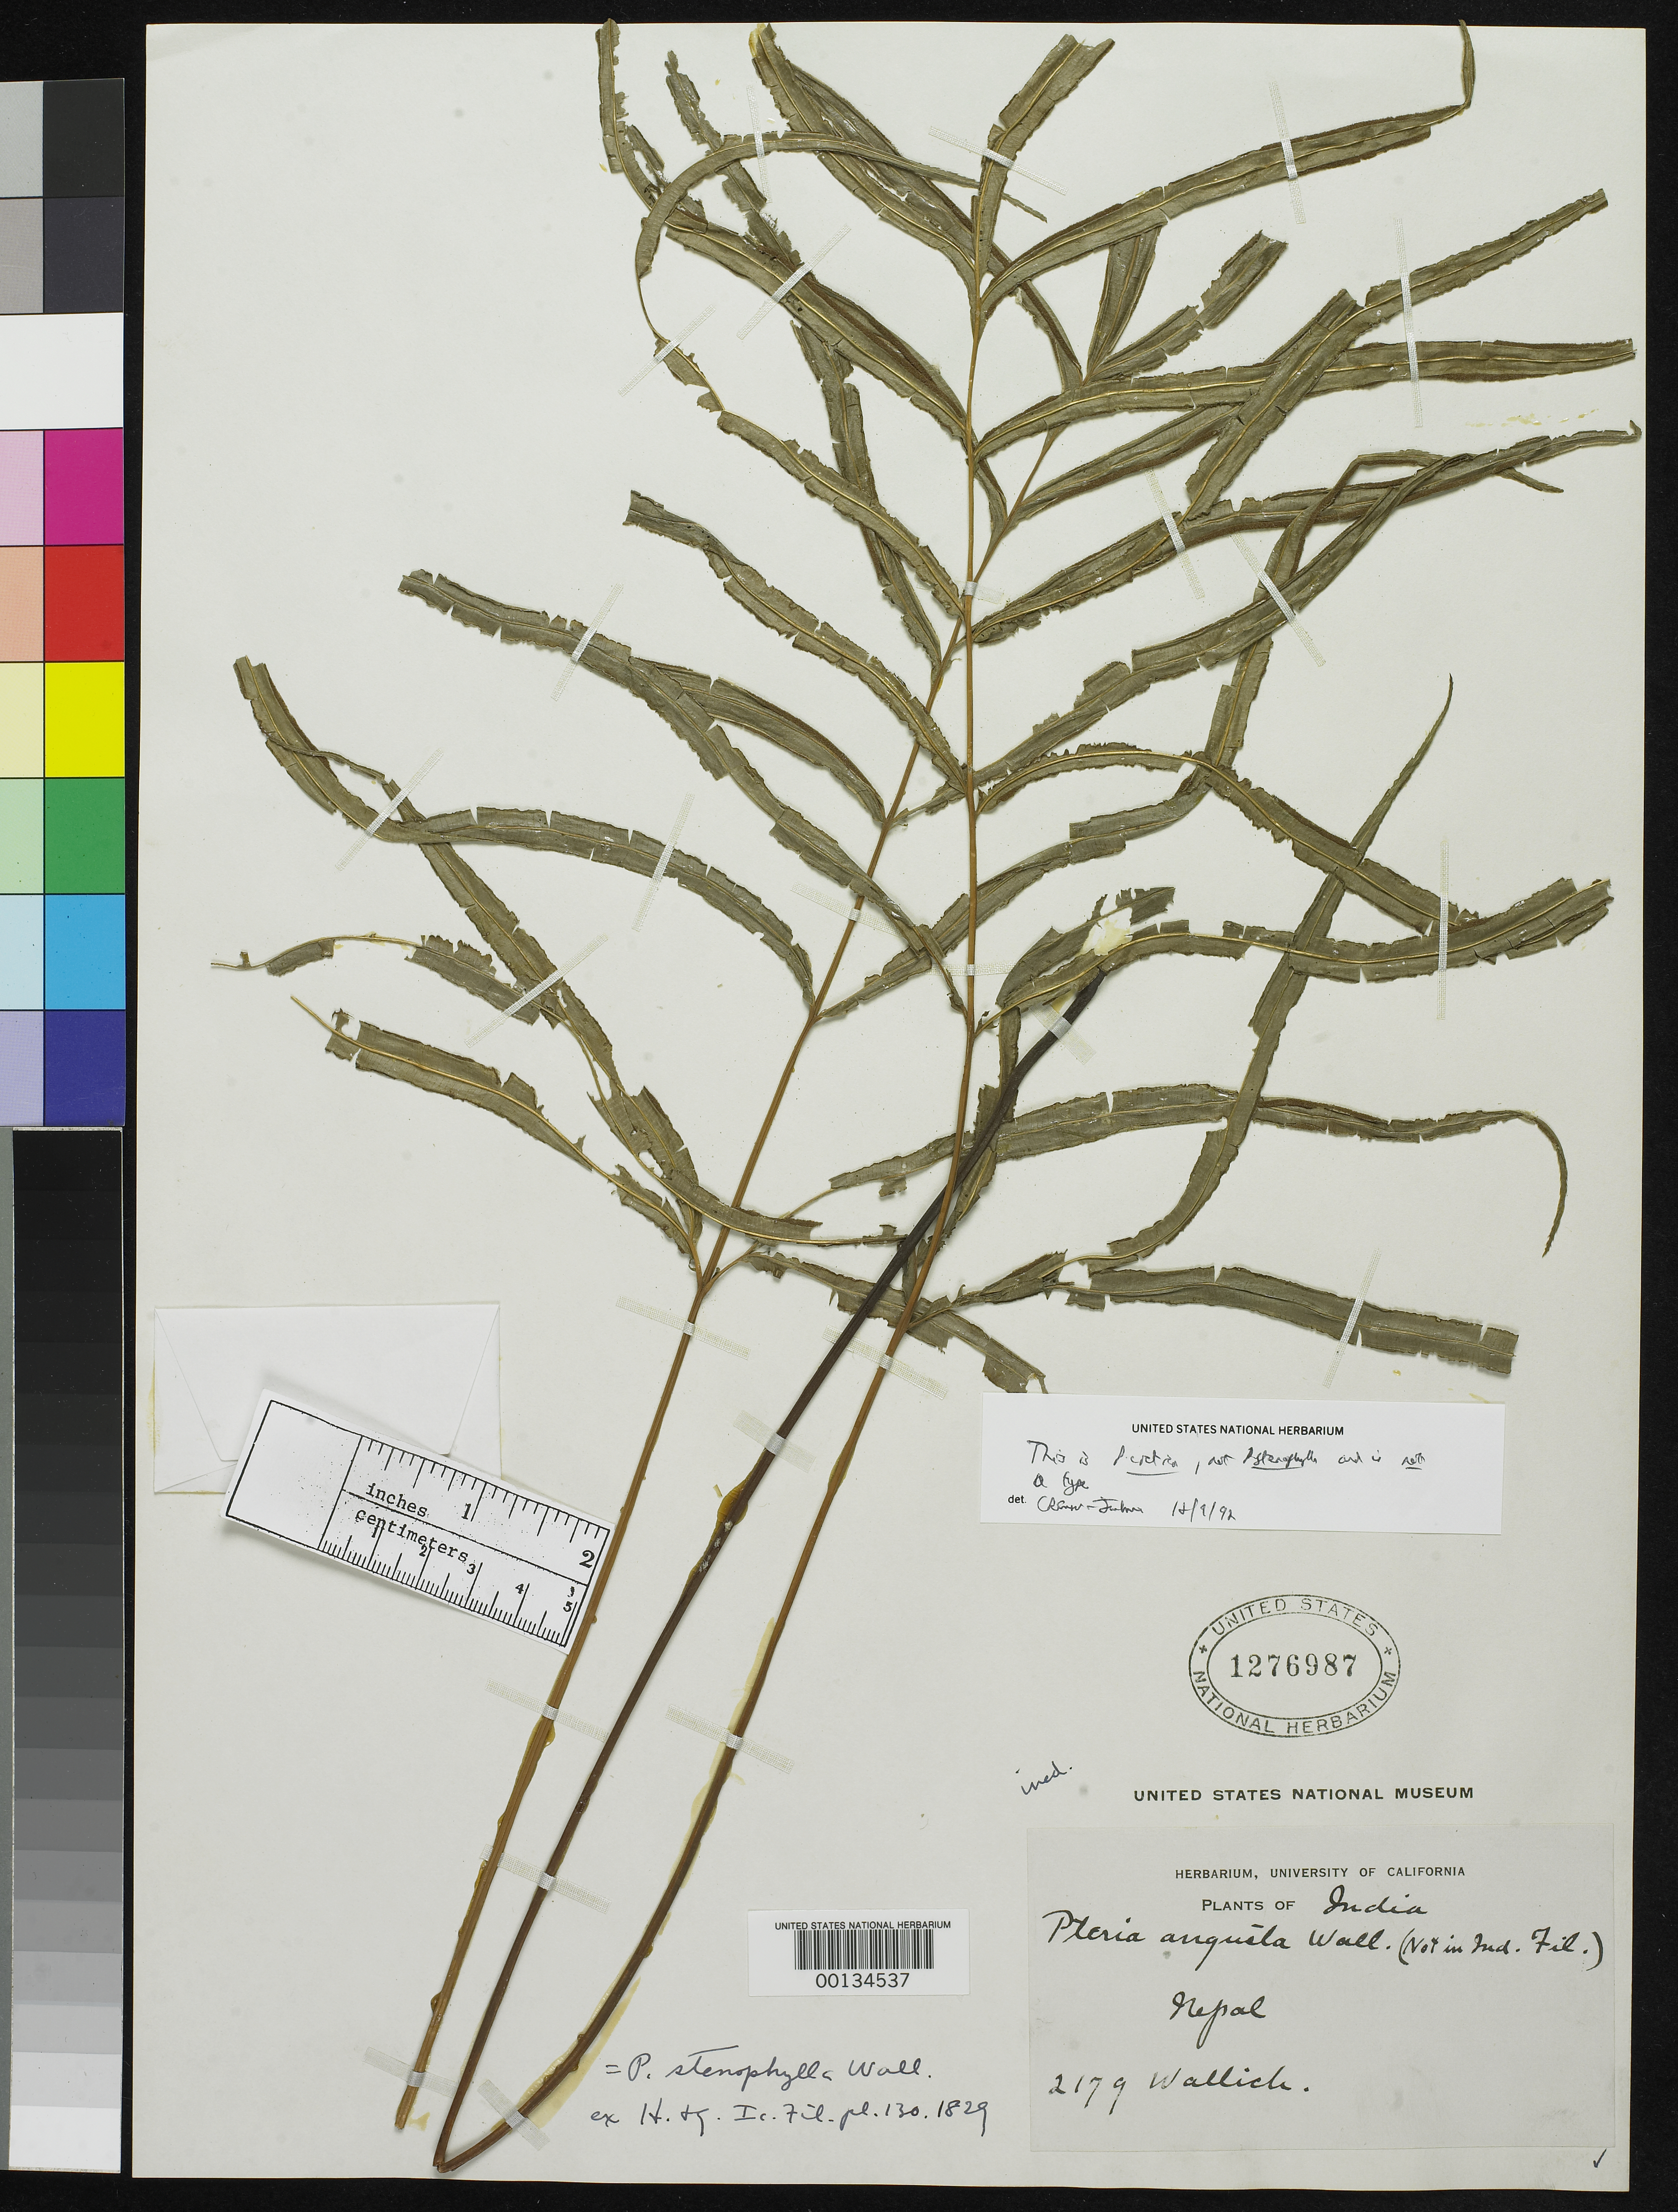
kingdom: Plantae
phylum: Tracheophyta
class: Polypodiopsida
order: Polypodiales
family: Pteridaceae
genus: Pteris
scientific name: Pteris stenophylla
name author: Wall. ex Hook. & Grev.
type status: Type Collection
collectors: N. Wallich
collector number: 2179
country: Nepal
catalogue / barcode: US 1276987